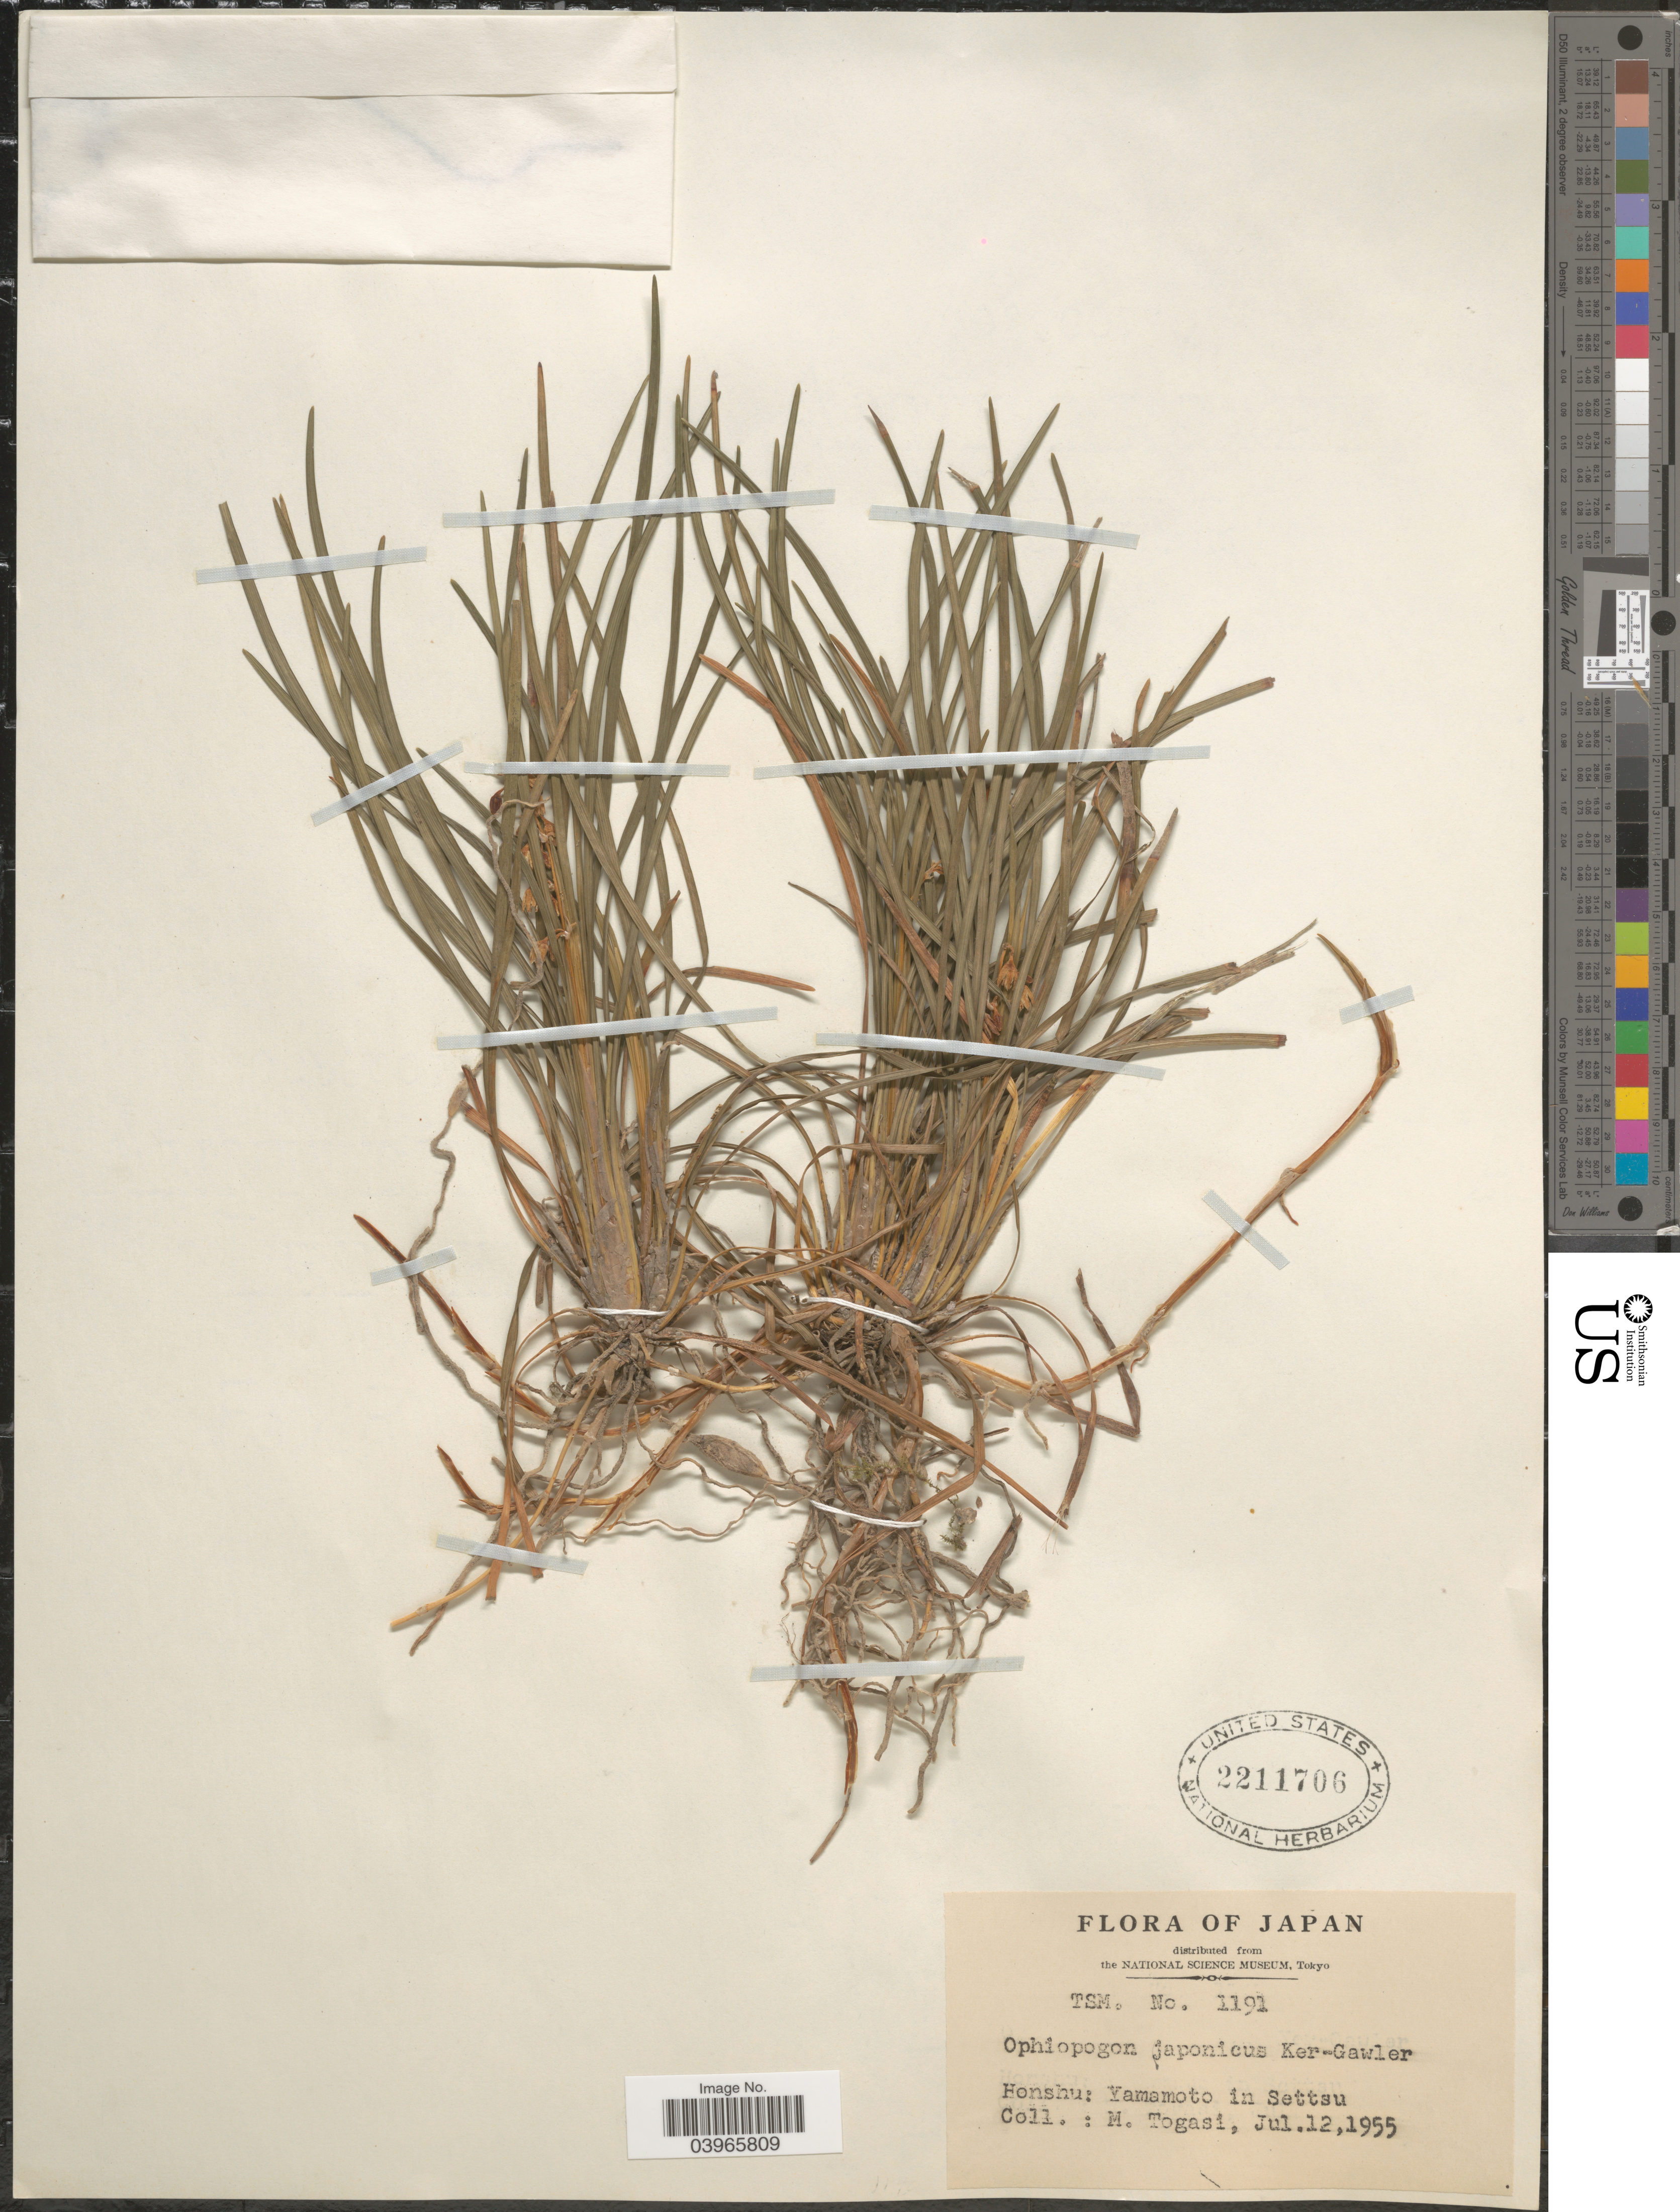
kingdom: Plantae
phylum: Tracheophyta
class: Liliopsida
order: Asparagales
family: Asparagaceae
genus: Ophiopogon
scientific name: Ophiopogon japonicus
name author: (L. f.) Ker Gawl.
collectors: M. Togasi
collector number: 1191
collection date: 1955-07-12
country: Japan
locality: Honshu: Yamamoto in Settsu.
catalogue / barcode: US 2211706